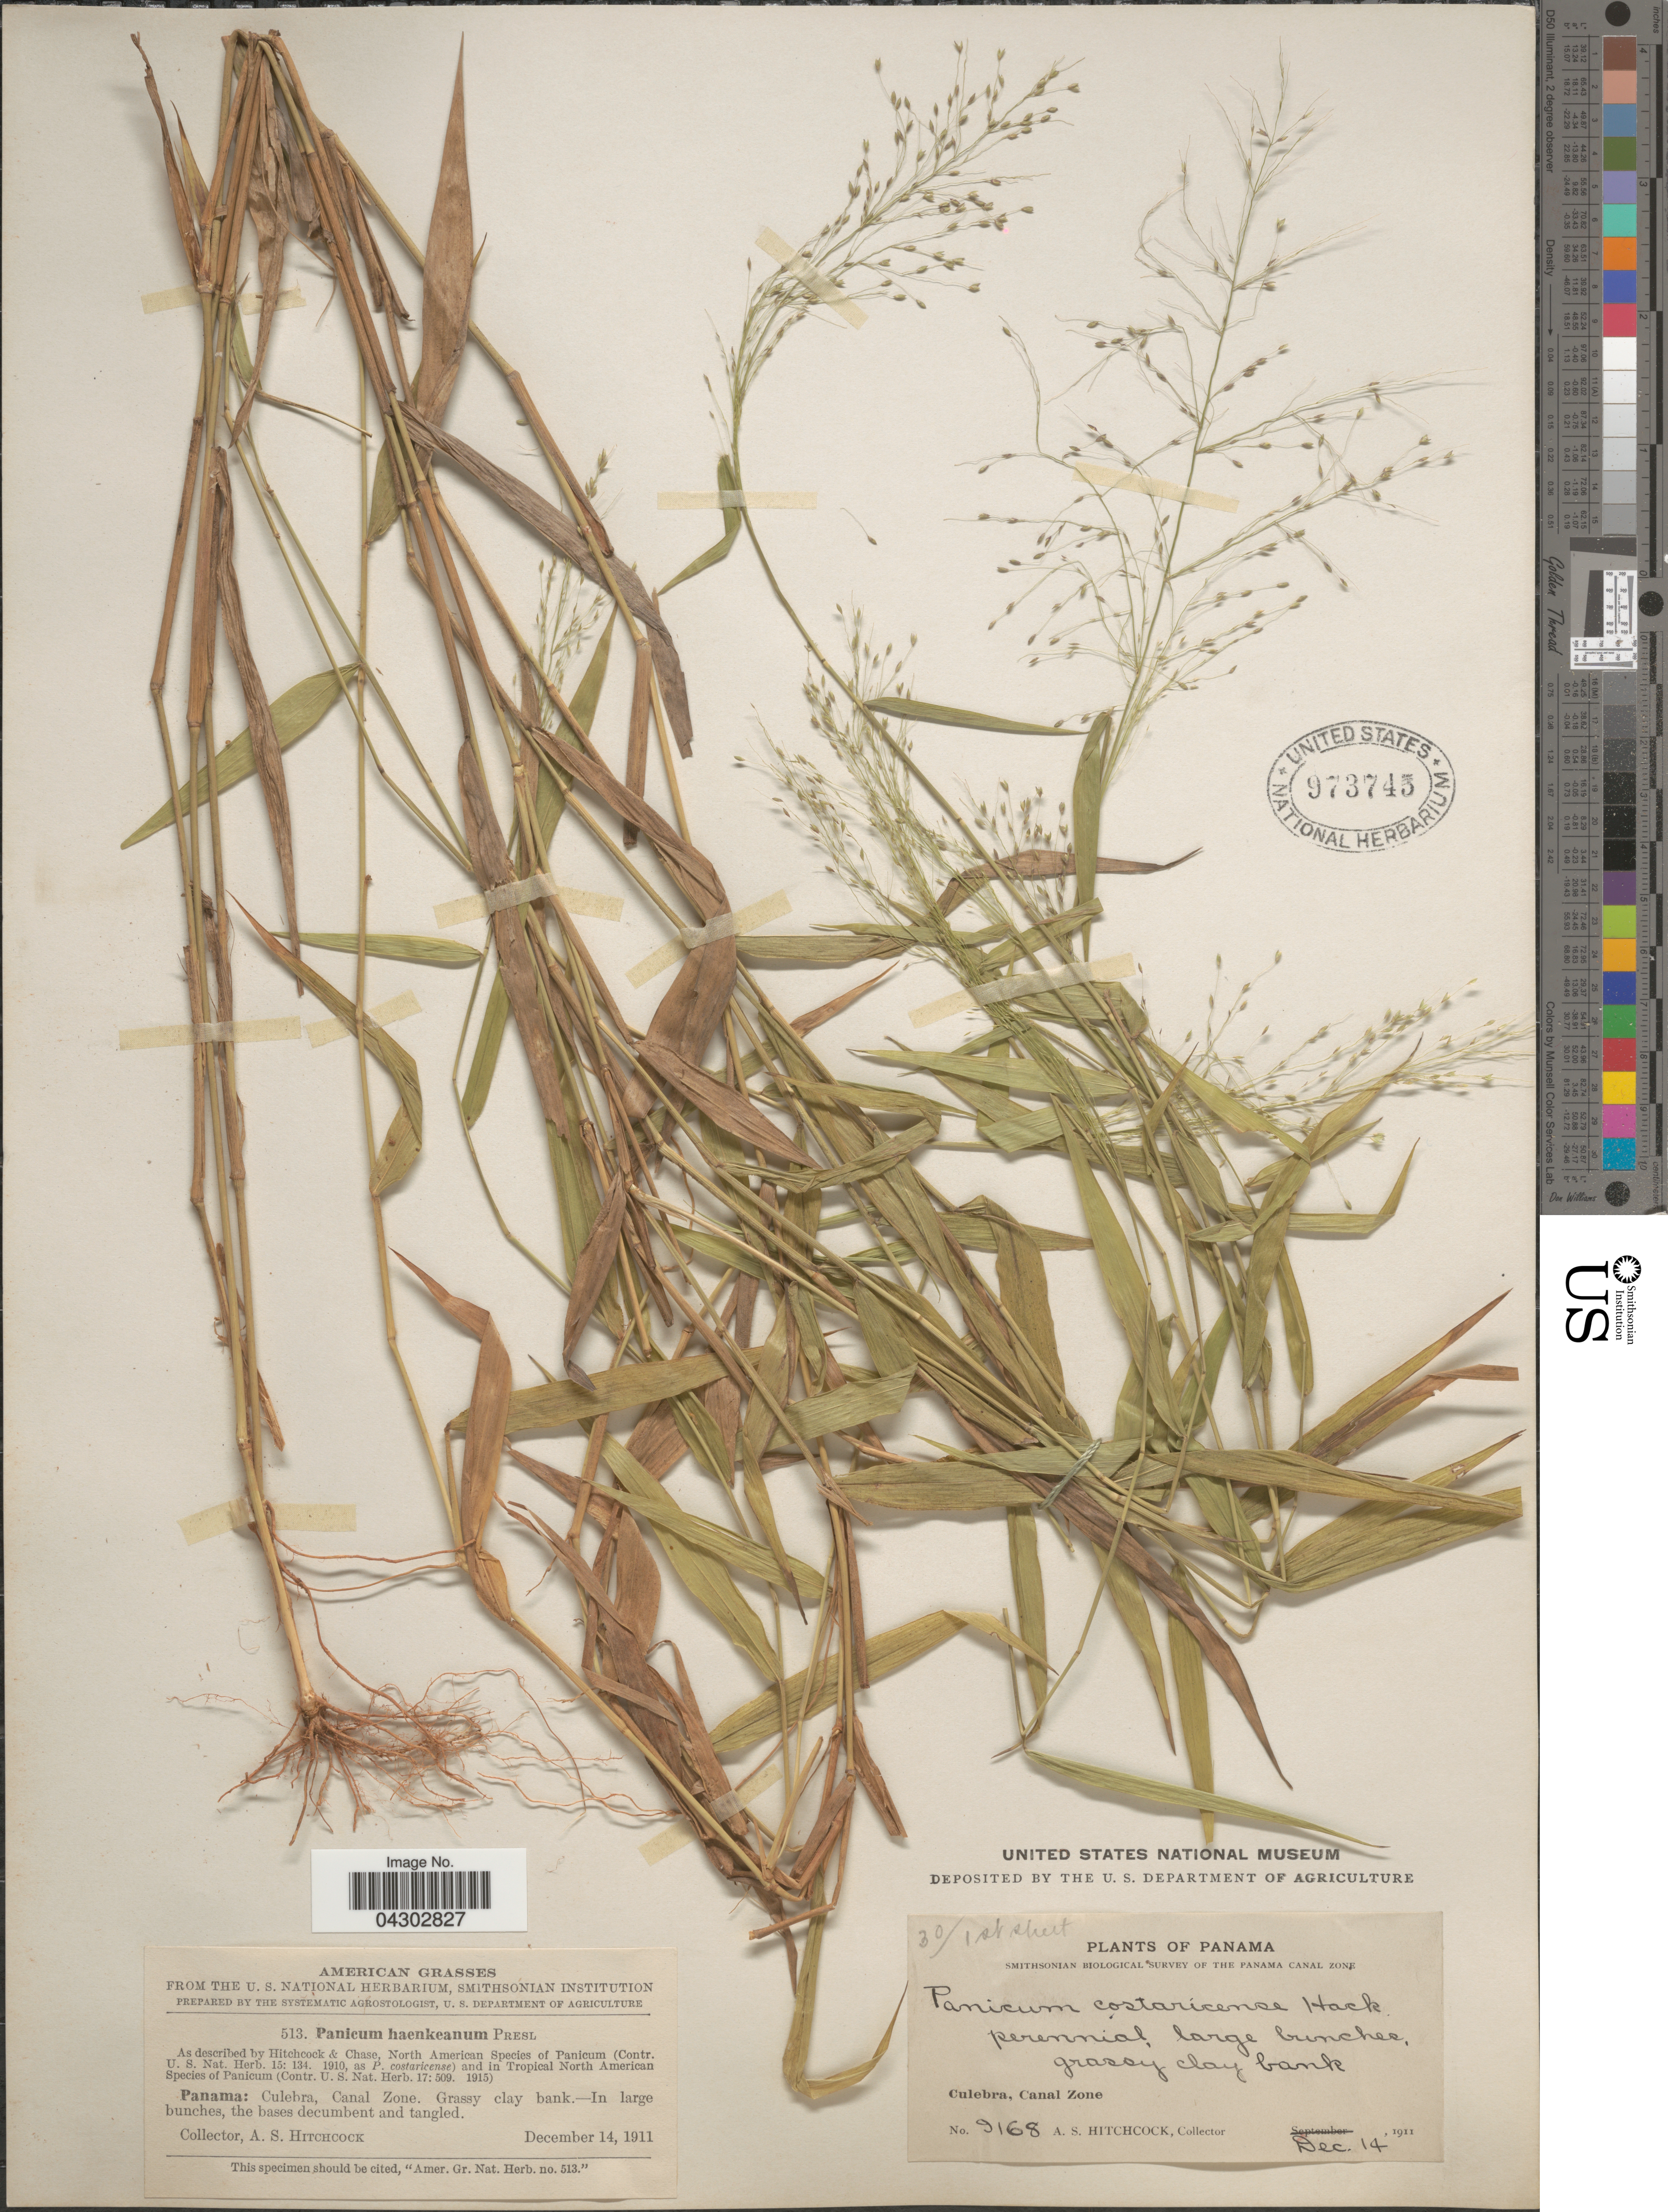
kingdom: Plantae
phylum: Tracheophyta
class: Liliopsida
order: Poales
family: Poaceae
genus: Panicum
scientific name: Panicum haenkeanum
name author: J. Presl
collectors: A. S. Hitchcock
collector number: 9168/513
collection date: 1911-12-14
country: Panama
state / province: Colón / Panamá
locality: Smithsonian Biological Survey of the Panama Canal Zone. Culebra, Canal Zone.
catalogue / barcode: US 973745